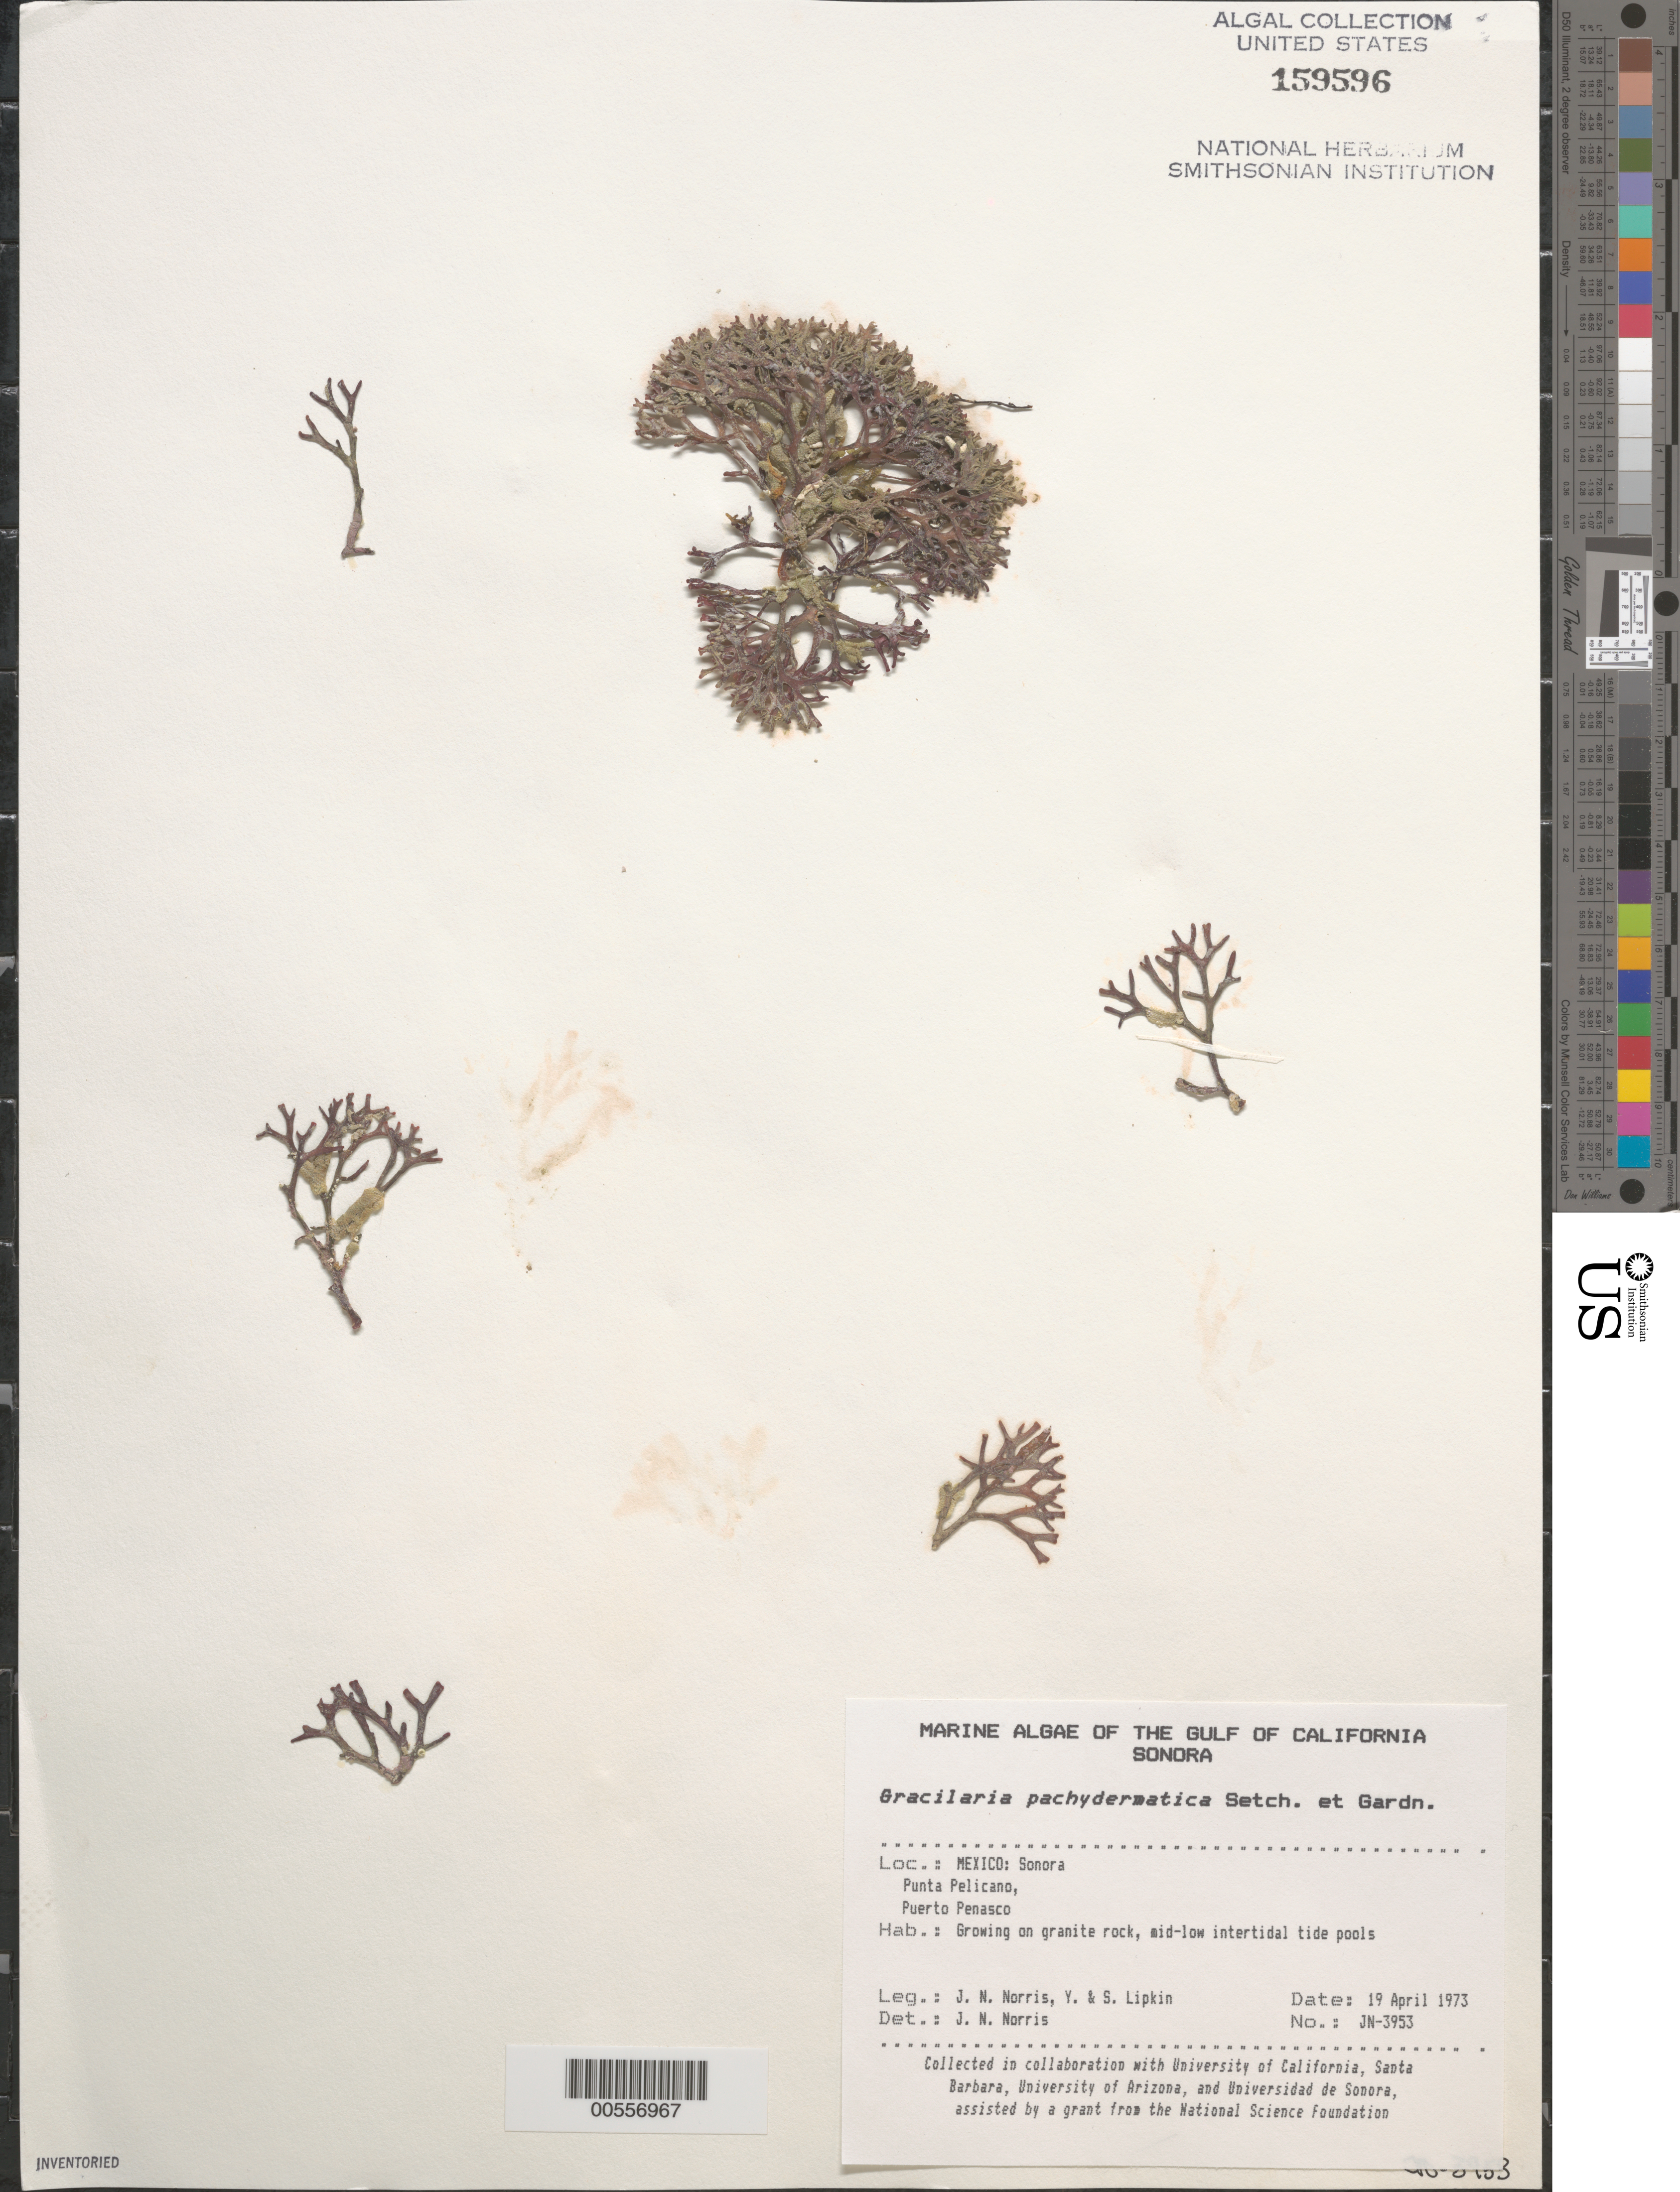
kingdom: Plantae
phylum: Rhodophyta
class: Florideophyceae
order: Gracilariales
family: Gracilariaceae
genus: Gracilaria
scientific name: Gracilaria pachydermatica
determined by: Norris, James N.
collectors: J. N. Norris, Y. Lipkin & S. Lipkin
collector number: JN-3953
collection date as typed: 19 Apr 1973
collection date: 1973-04-19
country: Mexico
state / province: Sonora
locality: Punta Pelicano, Puerto Penasco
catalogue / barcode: US 159596